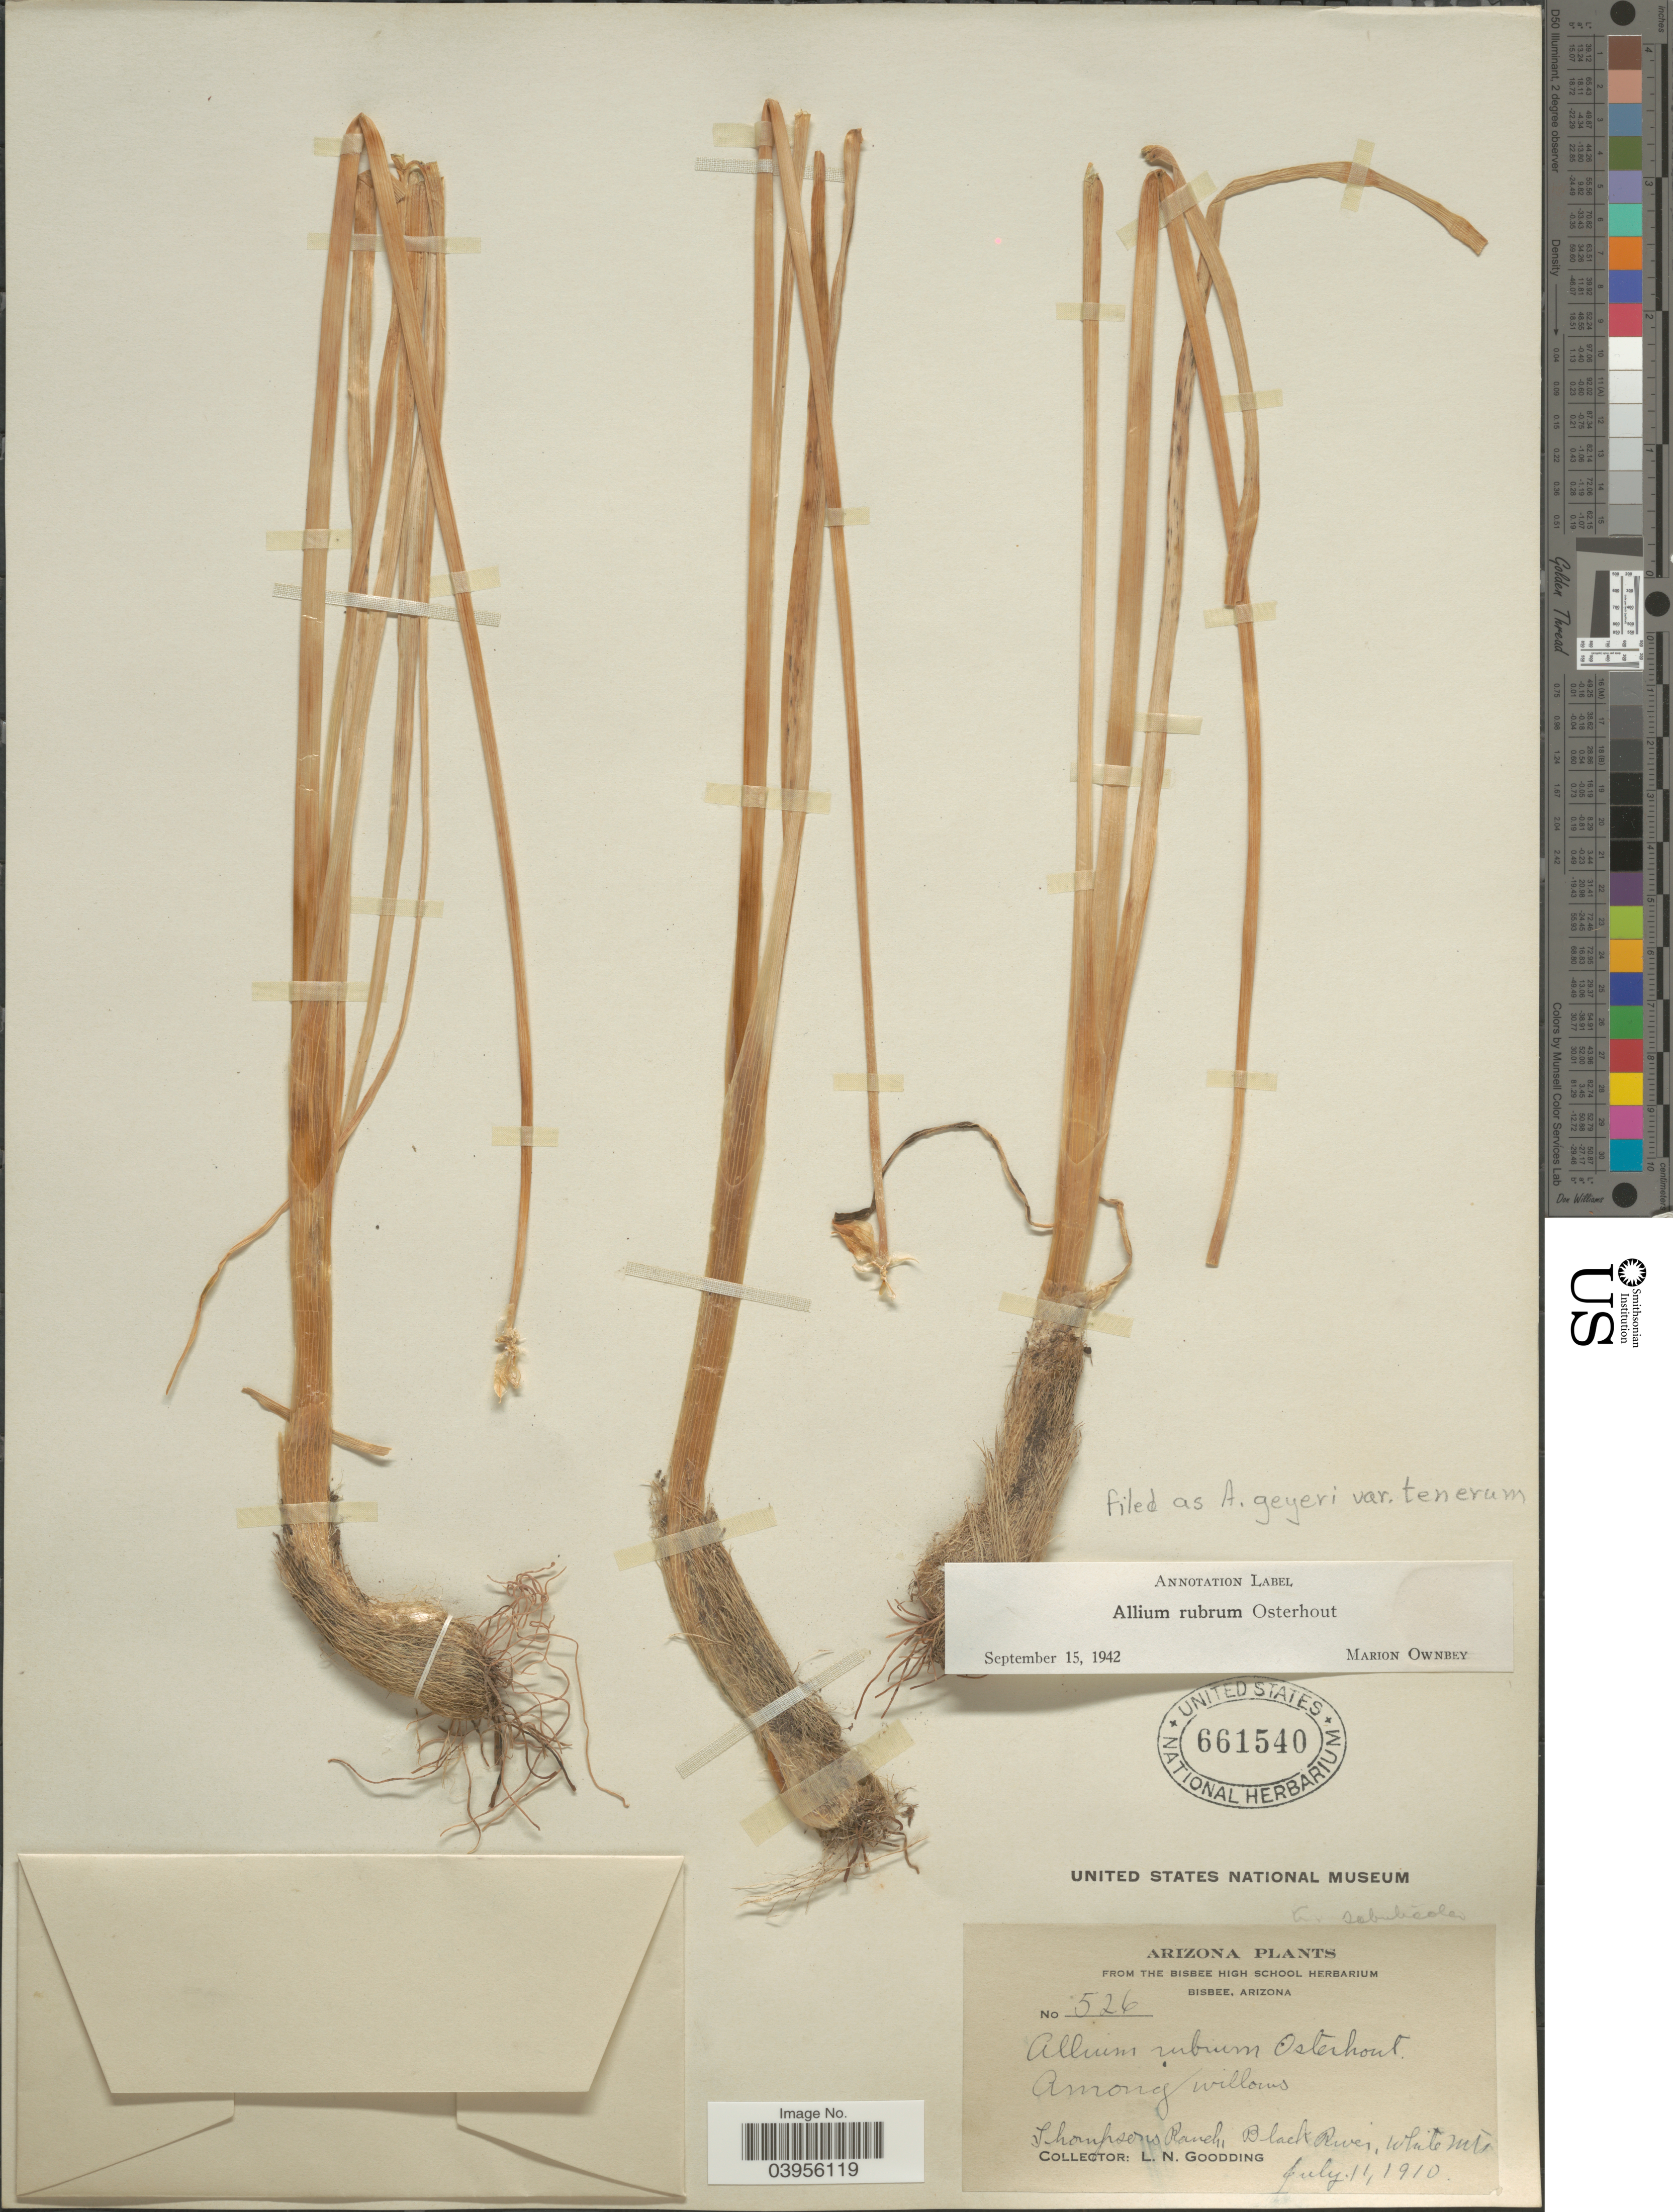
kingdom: Plantae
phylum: Tracheophyta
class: Liliopsida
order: Asparagales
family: Amaryllidaceae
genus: Allium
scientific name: Allium geyeri var. tenerum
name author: M.E. Jones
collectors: L. N. Goodding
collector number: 526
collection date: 1910-07-11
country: United States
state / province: Arizona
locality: Among willows. Thompsons Ranch, Black River, White Mts.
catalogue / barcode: US 661540